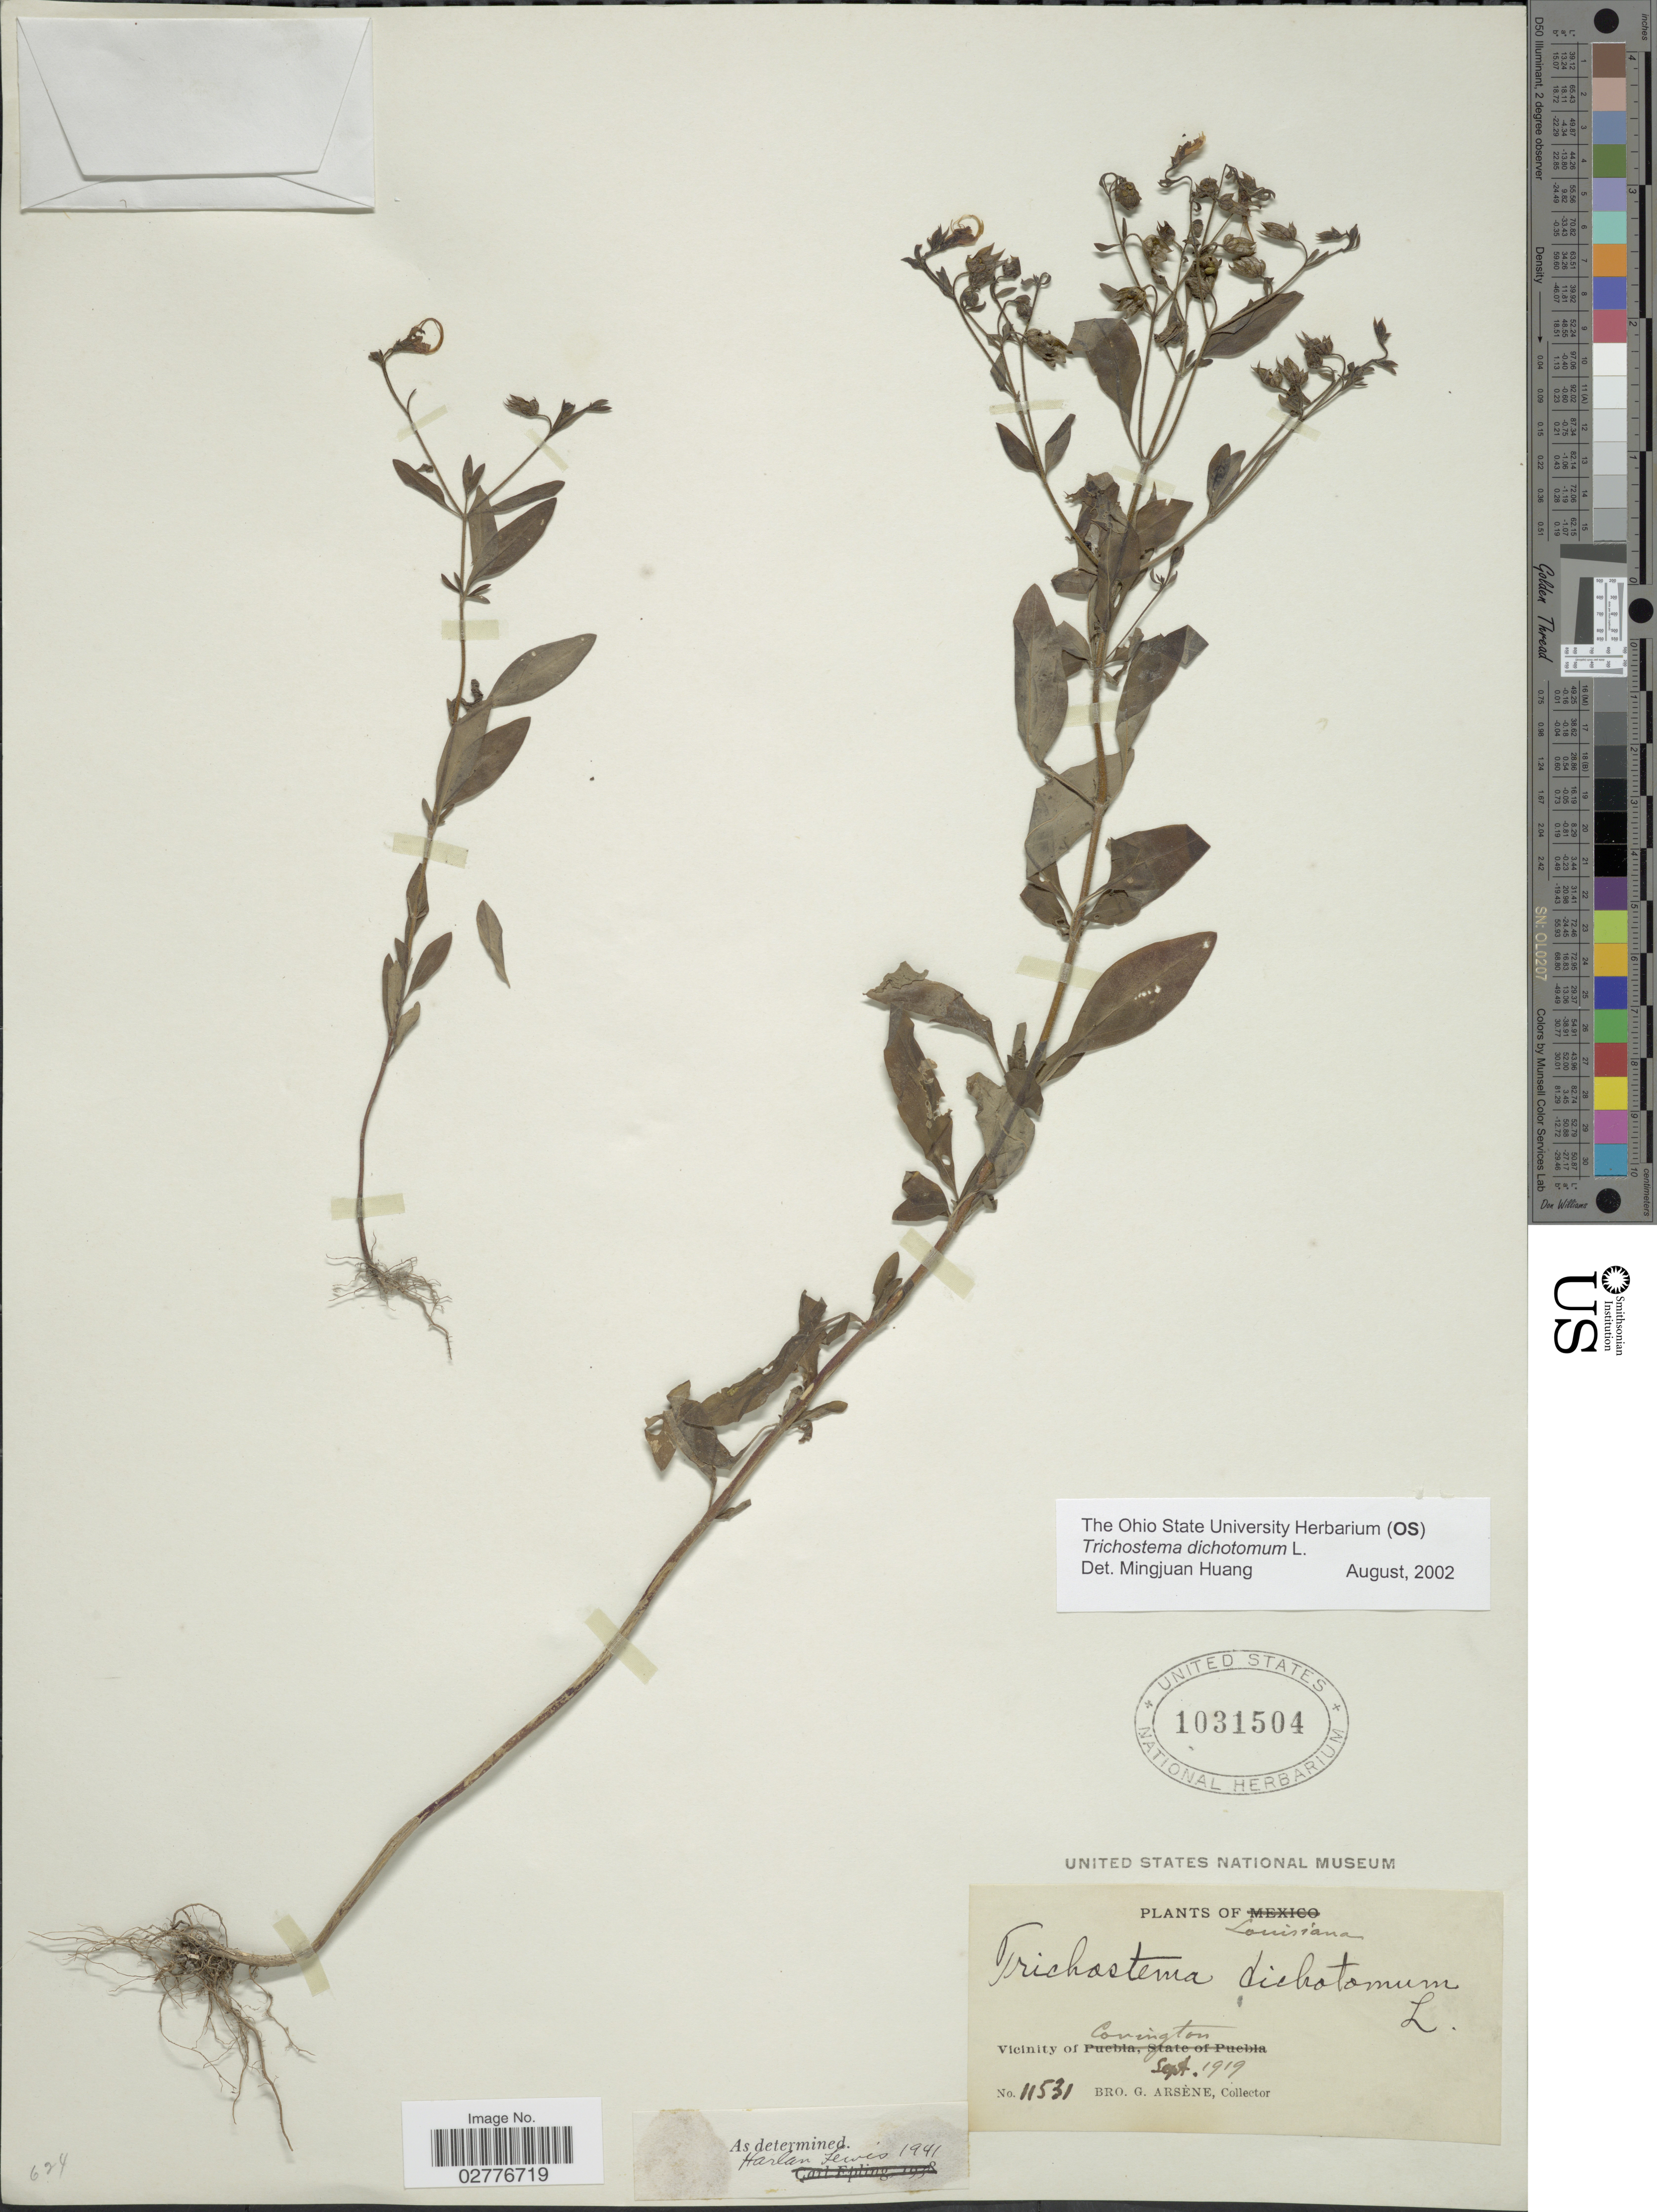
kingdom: Plantae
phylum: Tracheophyta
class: Magnoliopsida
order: Lamiales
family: Lamiaceae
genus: Trichostema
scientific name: Trichostema dichotomum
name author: L.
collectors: Bro. G. Arsène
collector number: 11531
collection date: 1919-09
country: United States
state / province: Louisiana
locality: Vicinity of Covington.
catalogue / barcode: US 1031504